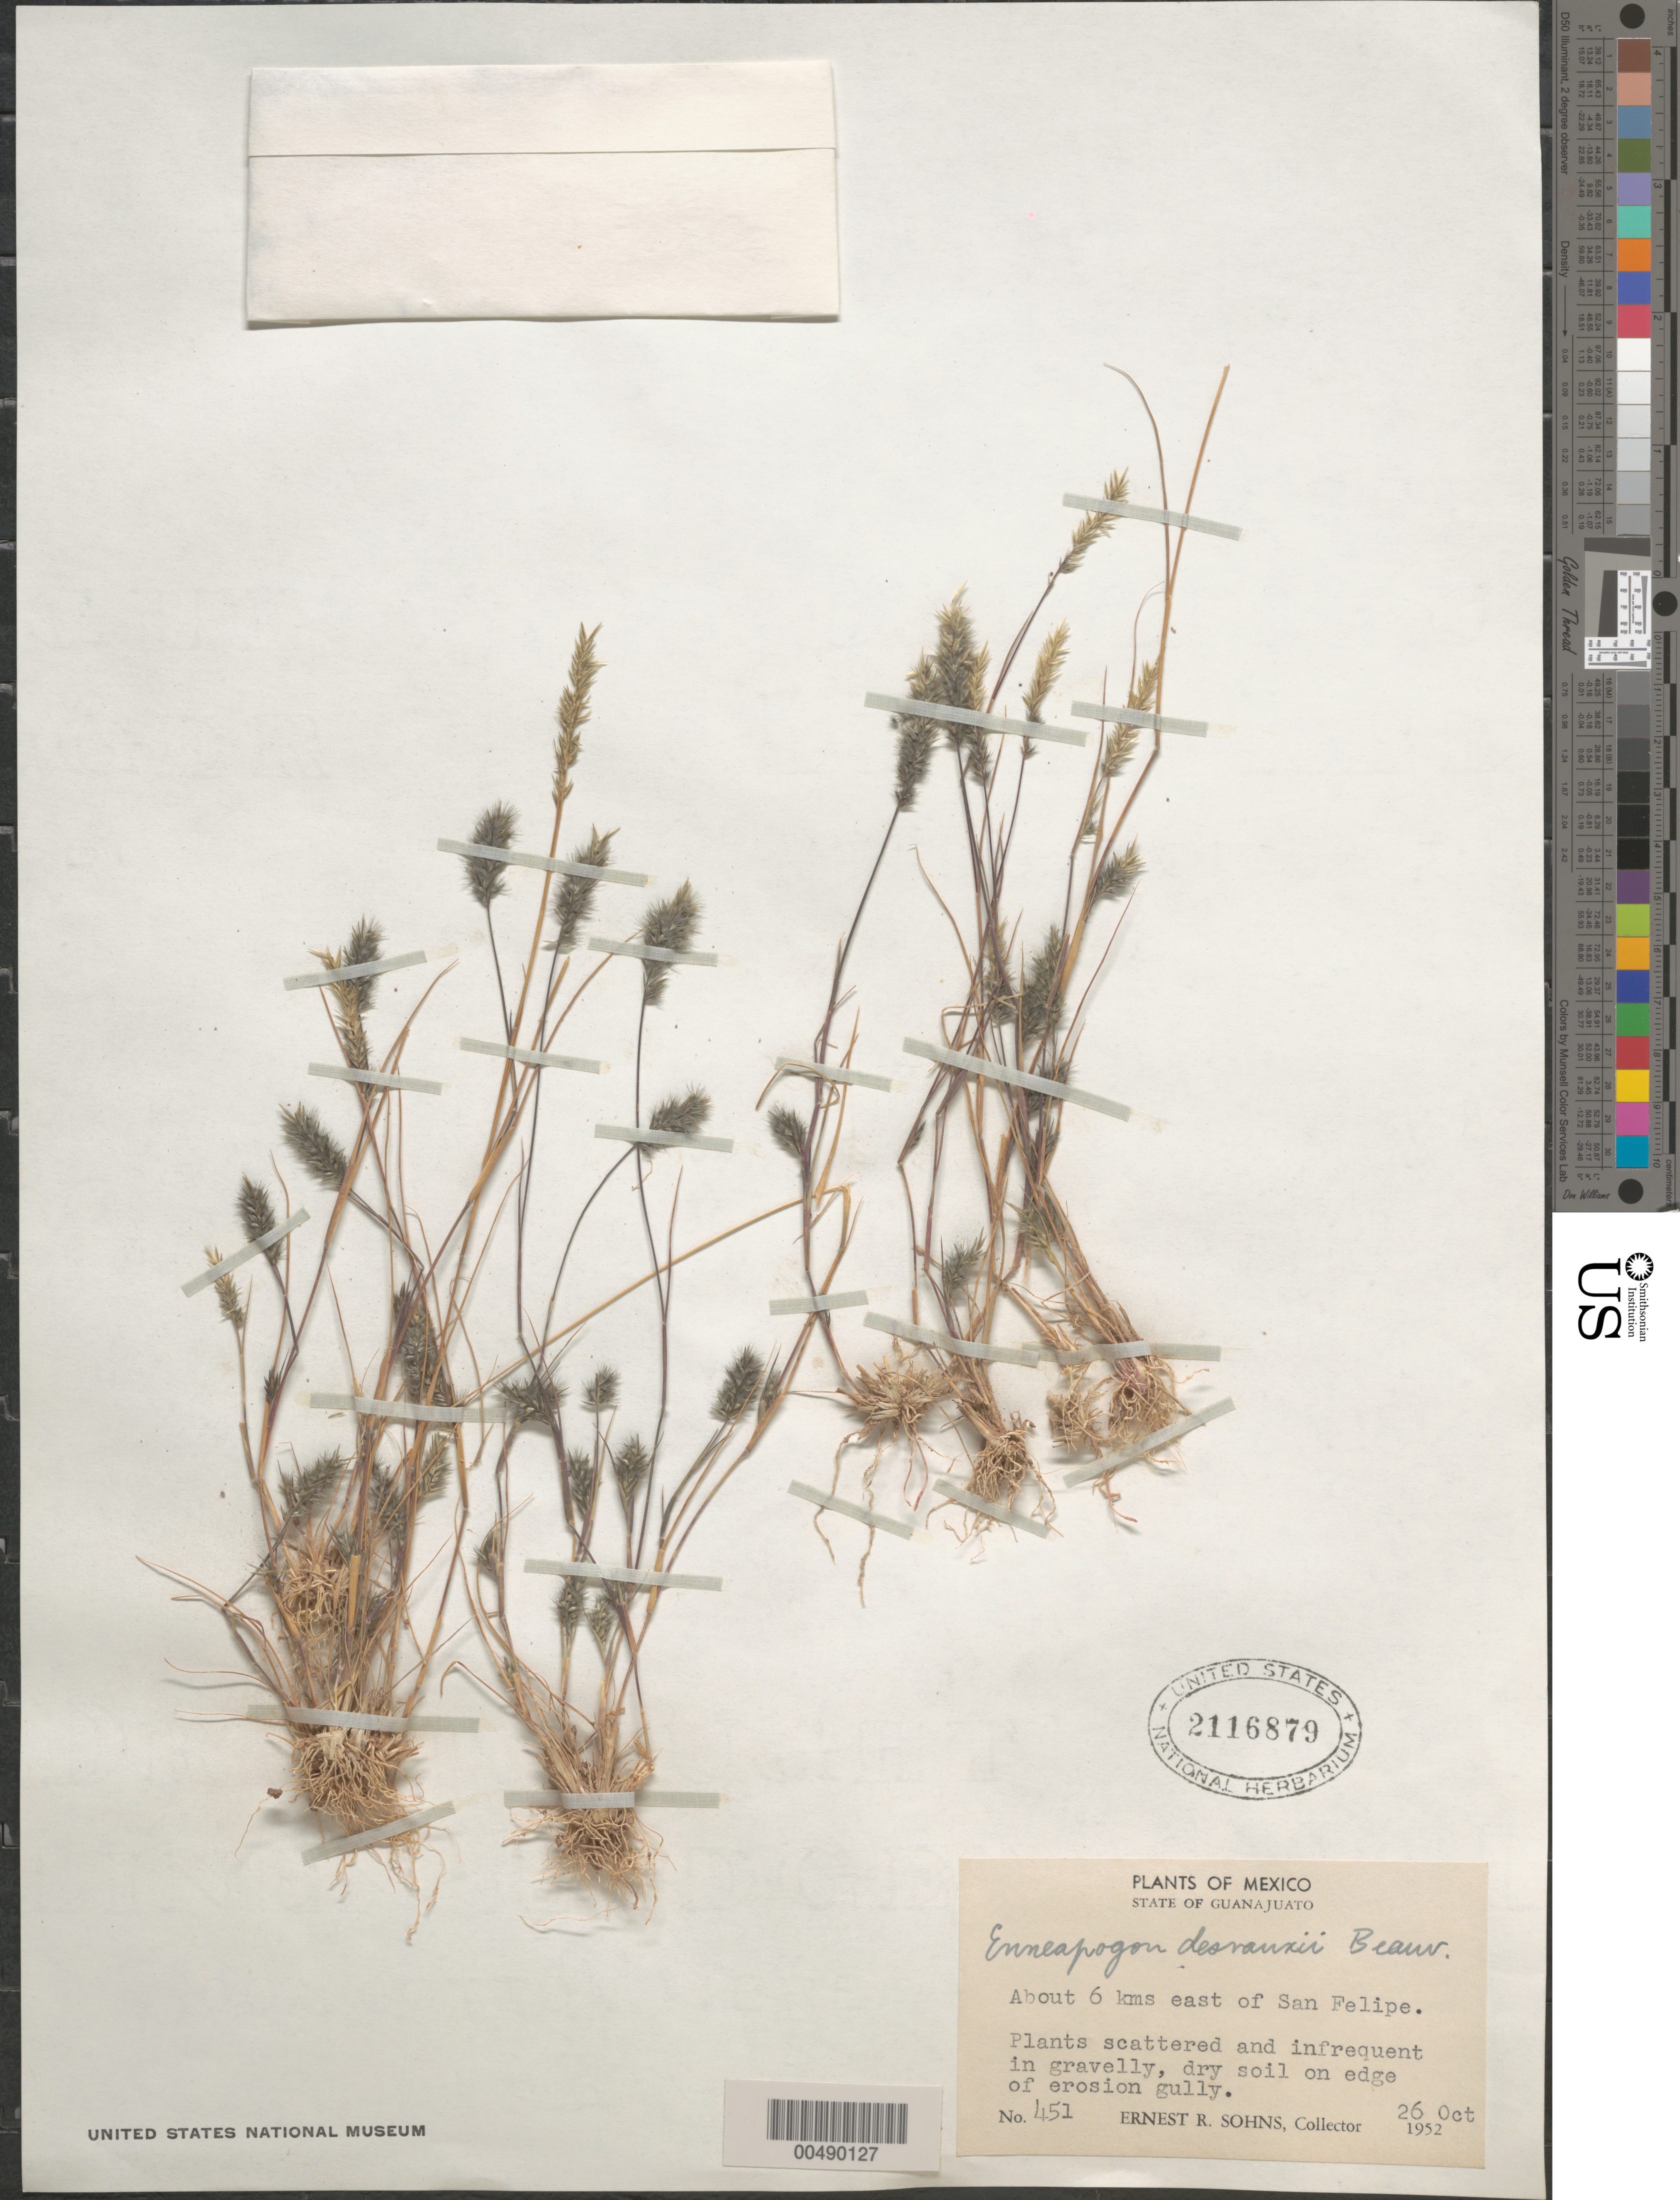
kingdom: Plantae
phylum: Tracheophyta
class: Liliopsida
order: Poales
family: Poaceae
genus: Enneapogon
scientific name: Enneapogon desvauxii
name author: P. Beauv.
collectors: E. R. Sohns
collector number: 451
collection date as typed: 26 Oct 1952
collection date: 1952-10-26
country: Mexico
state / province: Guanajuato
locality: About 6 km E of San Felipe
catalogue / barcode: US 2116879